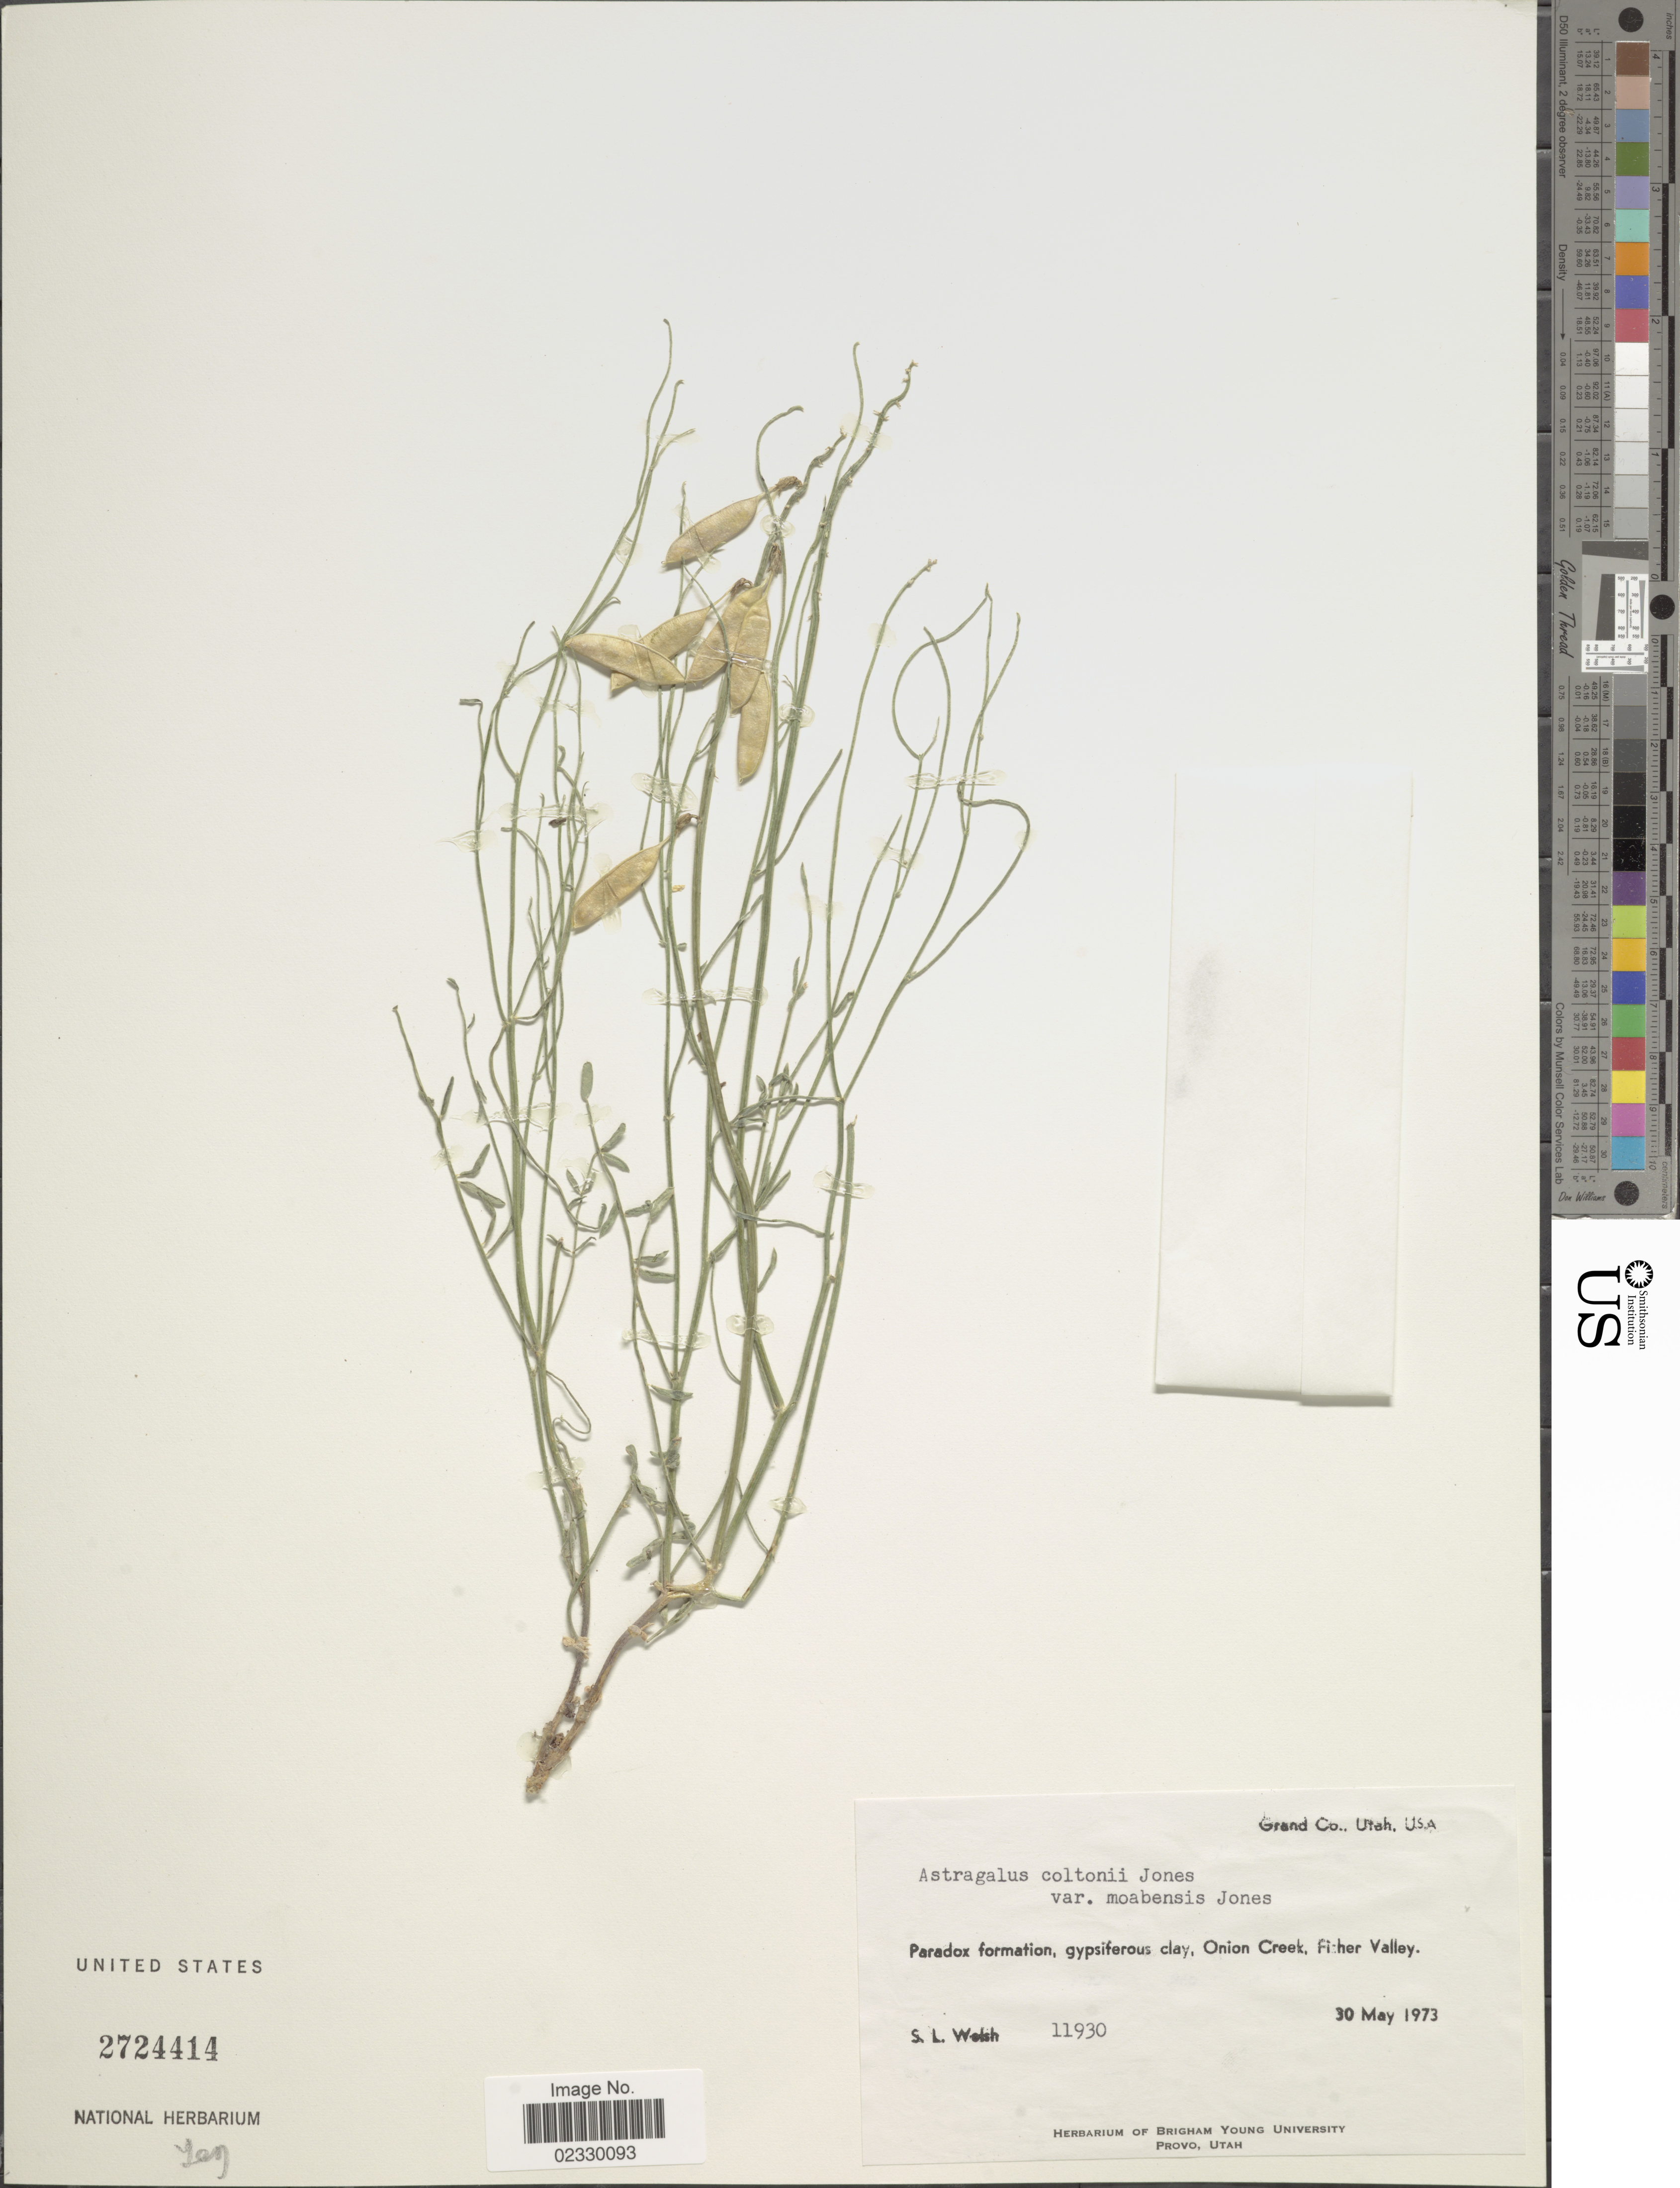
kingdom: Plantae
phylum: Tracheophyta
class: Magnoliopsida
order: Fabales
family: Fabaceae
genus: Astragalus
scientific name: Astragalus coltoni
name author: M.E. Jones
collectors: S. Welsh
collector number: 11930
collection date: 1973-05-30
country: United States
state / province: Utah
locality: Paradox formation, gypsiferous clay, Onion Creek, Fisher Valley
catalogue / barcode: US 2724414